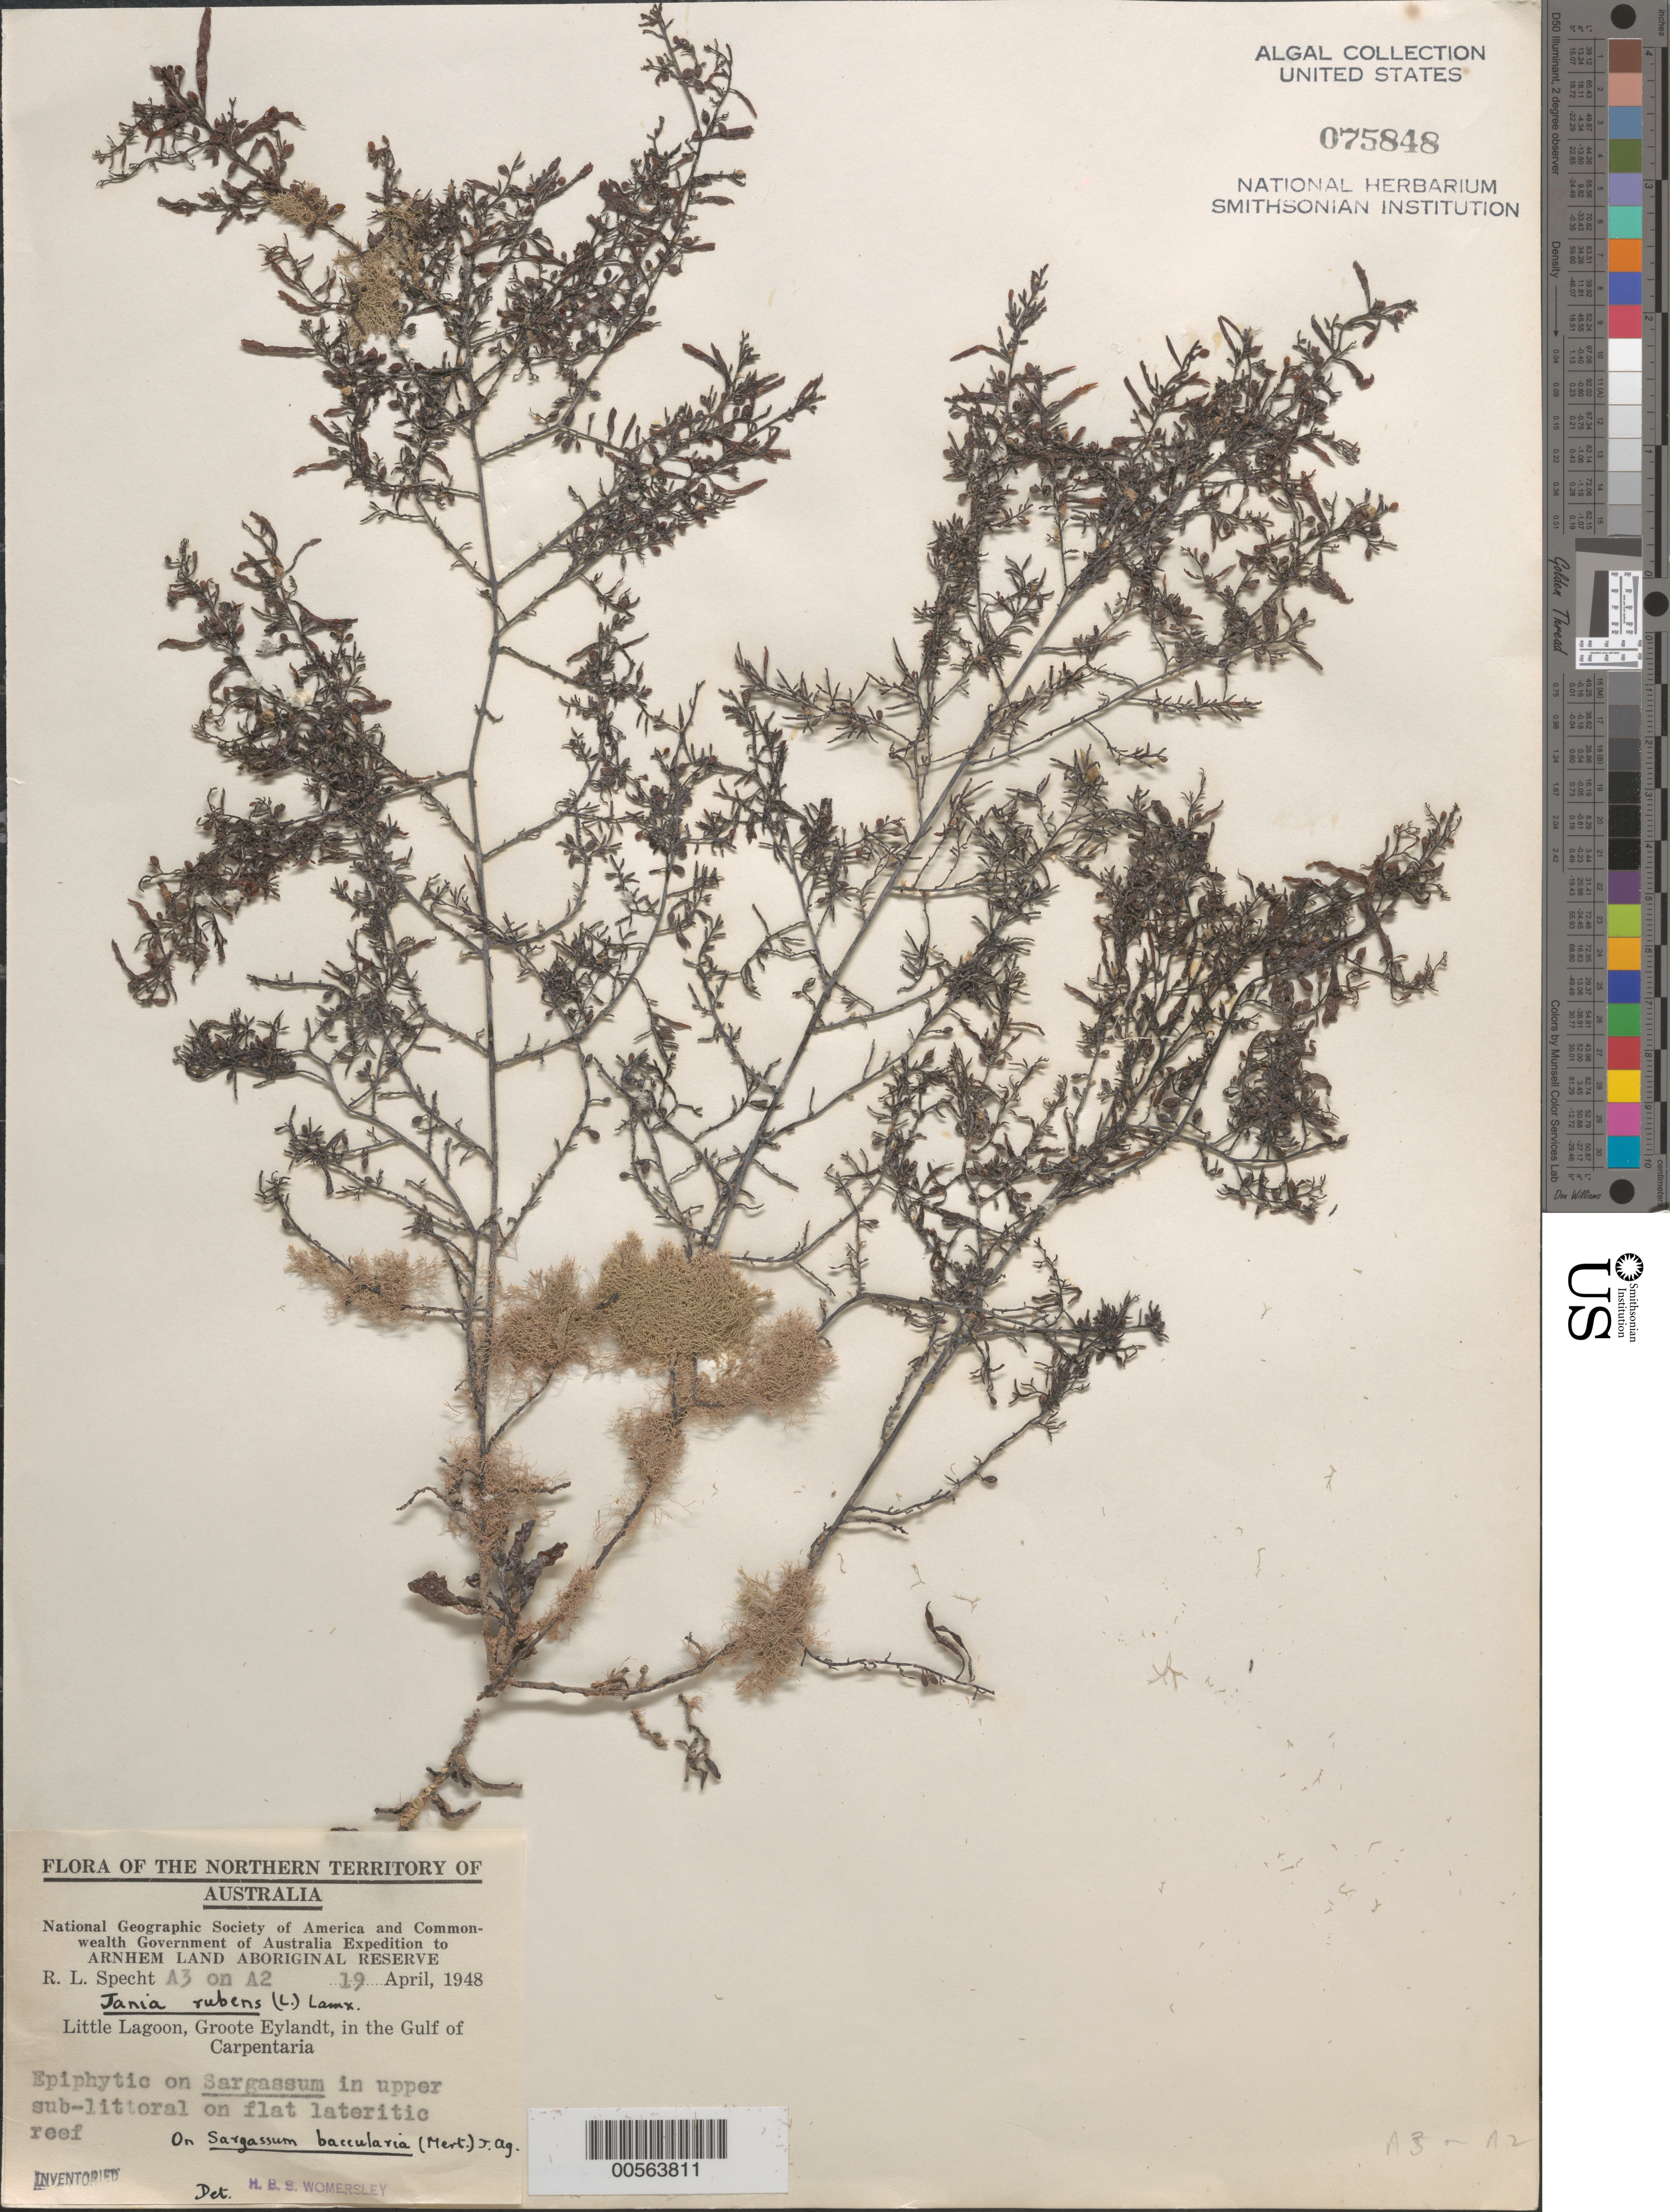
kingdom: Plantae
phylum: Rhodophyta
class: Florideophyceae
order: Corallinales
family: Corallinaceae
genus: Jania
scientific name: Jania rubens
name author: (L.) J.V.Lamouroux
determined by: Womersley, H. B. S.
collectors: R. L. Specht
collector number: A3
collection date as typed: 19 Apr 1948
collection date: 1948-04-19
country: Australia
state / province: Northern Territory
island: Groote Eylandt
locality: Little Lagoon, Gulf of Carpentaria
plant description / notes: National Geographic Society of America and Commonwealth Government of Australia Expedition to Arnhem Land Aboriginal Reserve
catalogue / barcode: US 75848